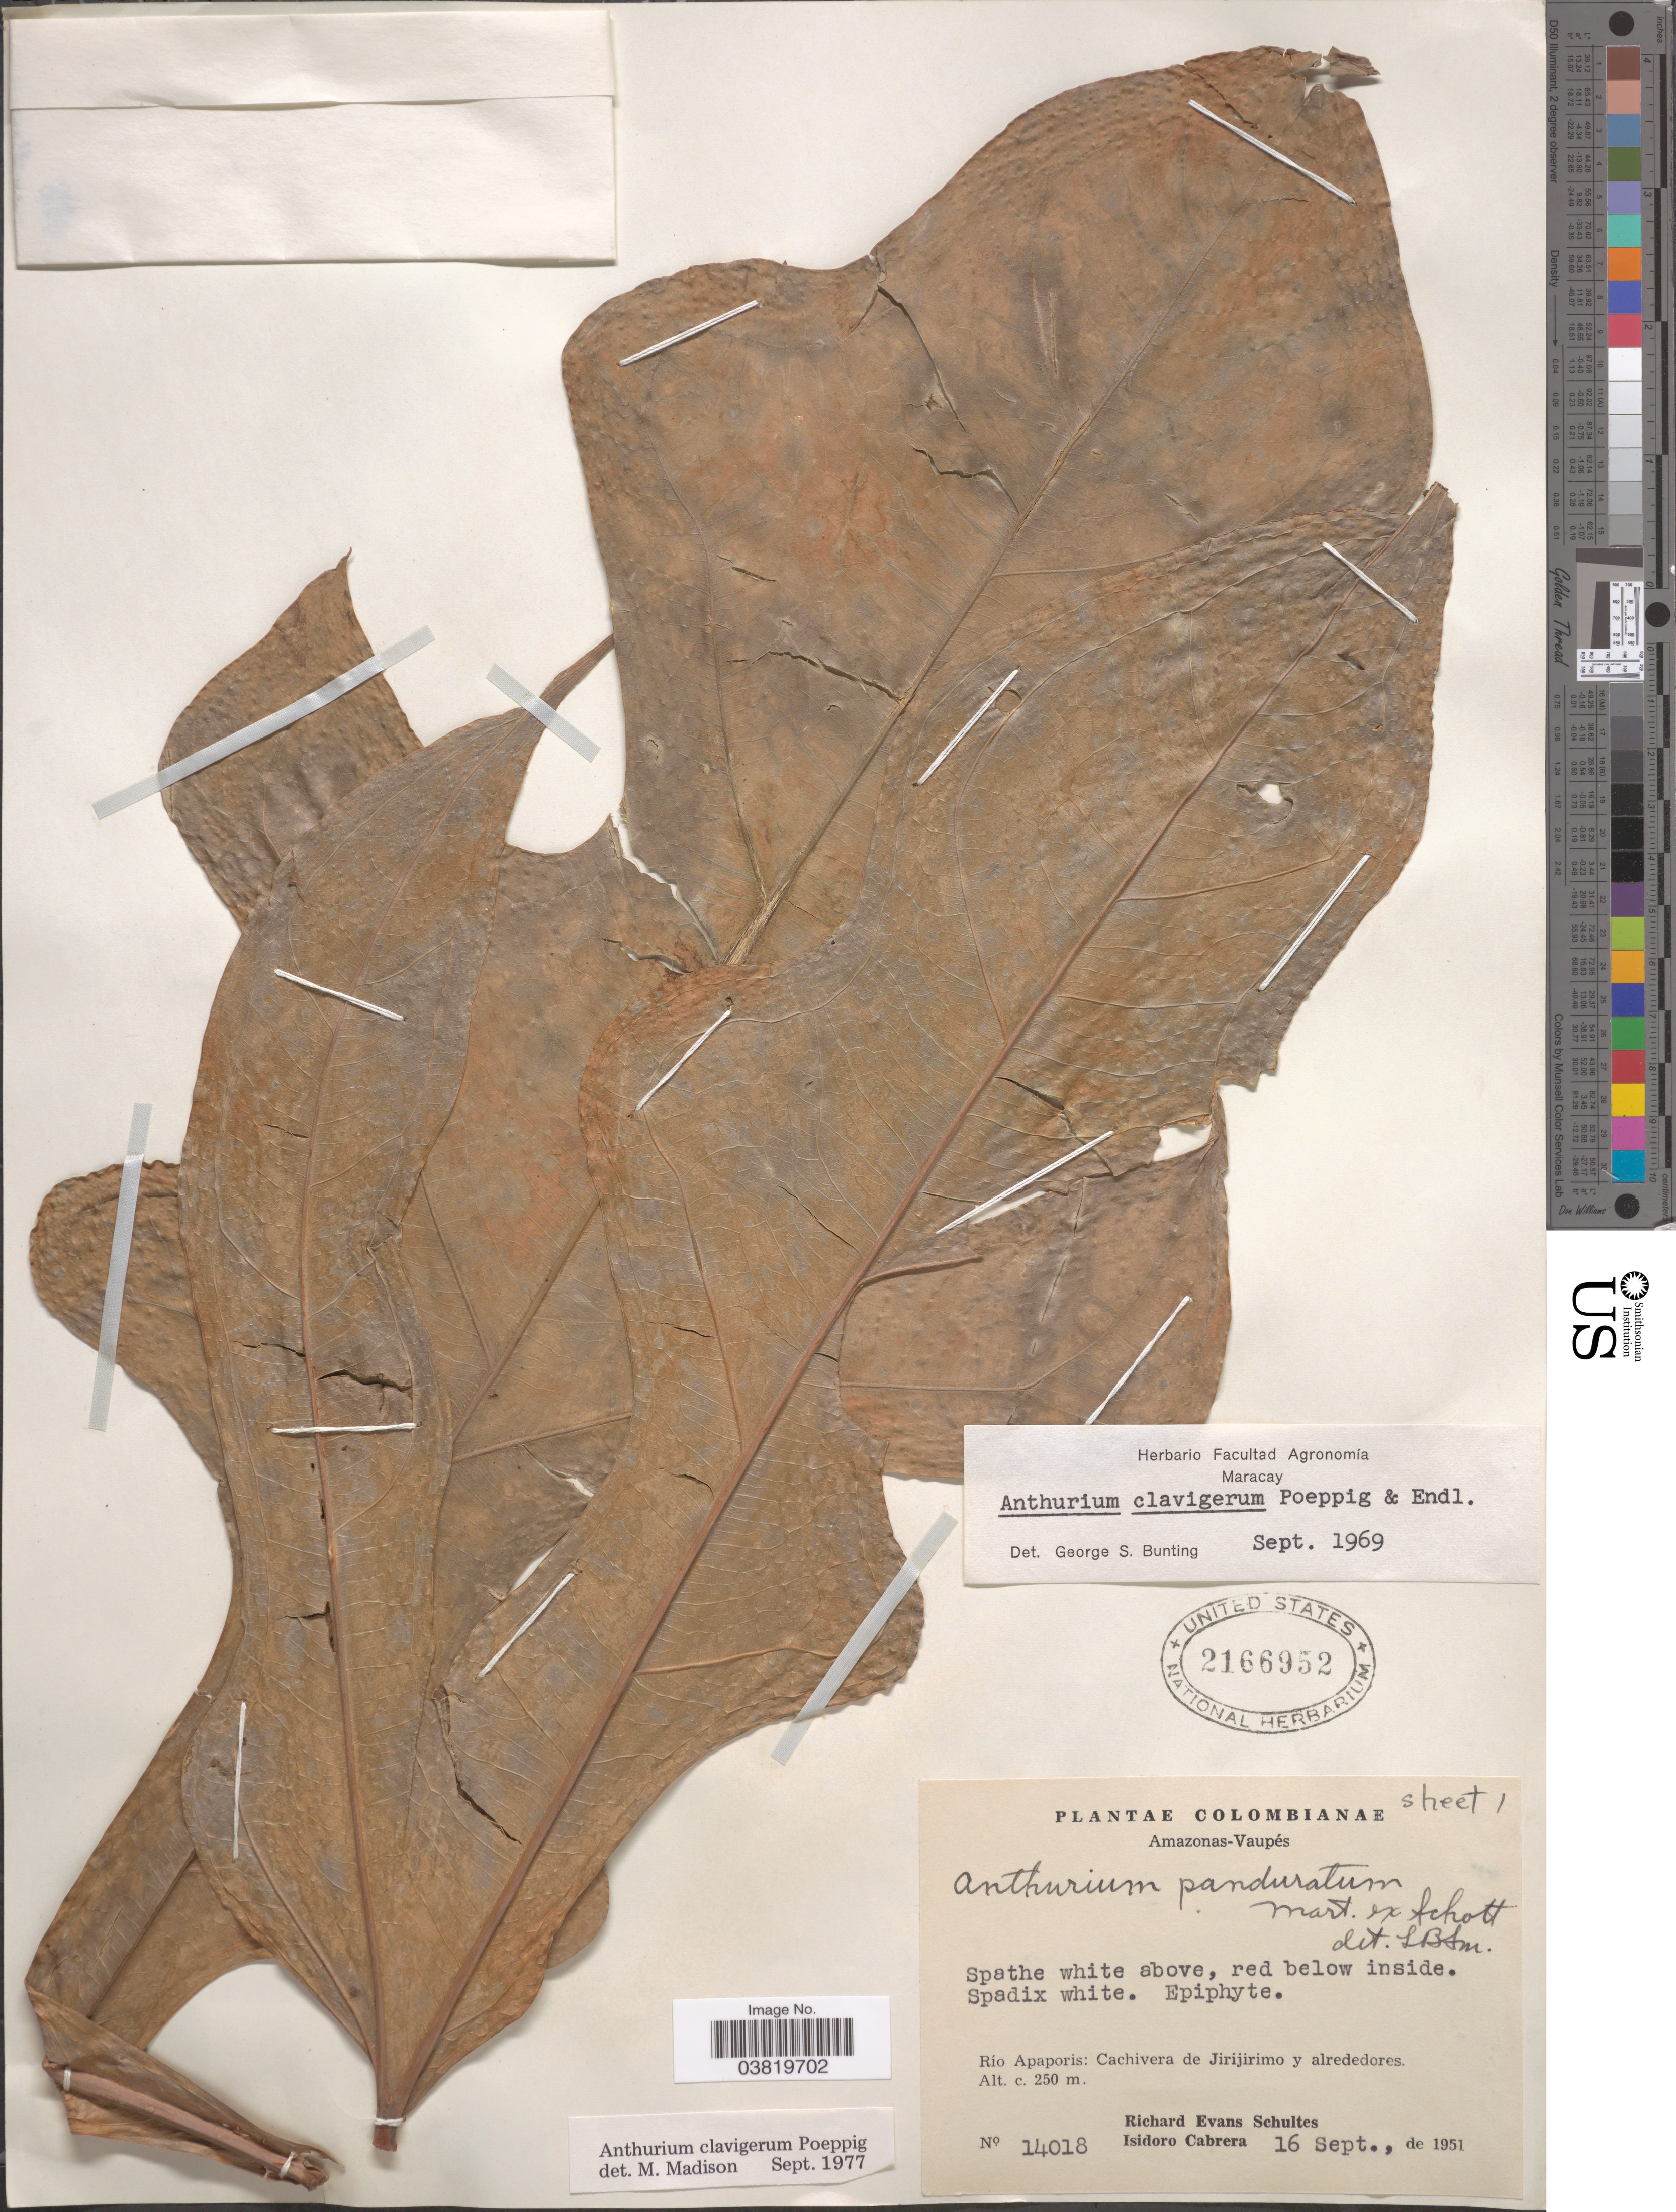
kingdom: Plantae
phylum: Tracheophyta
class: Liliopsida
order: Alismatales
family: Araceae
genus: Anthurium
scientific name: Anthurium clavigerum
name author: Poepp. & Endl.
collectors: R. E. Schultes & I. Cabrera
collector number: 14018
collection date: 1951-09-16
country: Colombia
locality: Amazonas-Vaupés. Río Apaporis: Cachivera de Jirijirimo y alrededores.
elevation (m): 250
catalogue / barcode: US 2166952